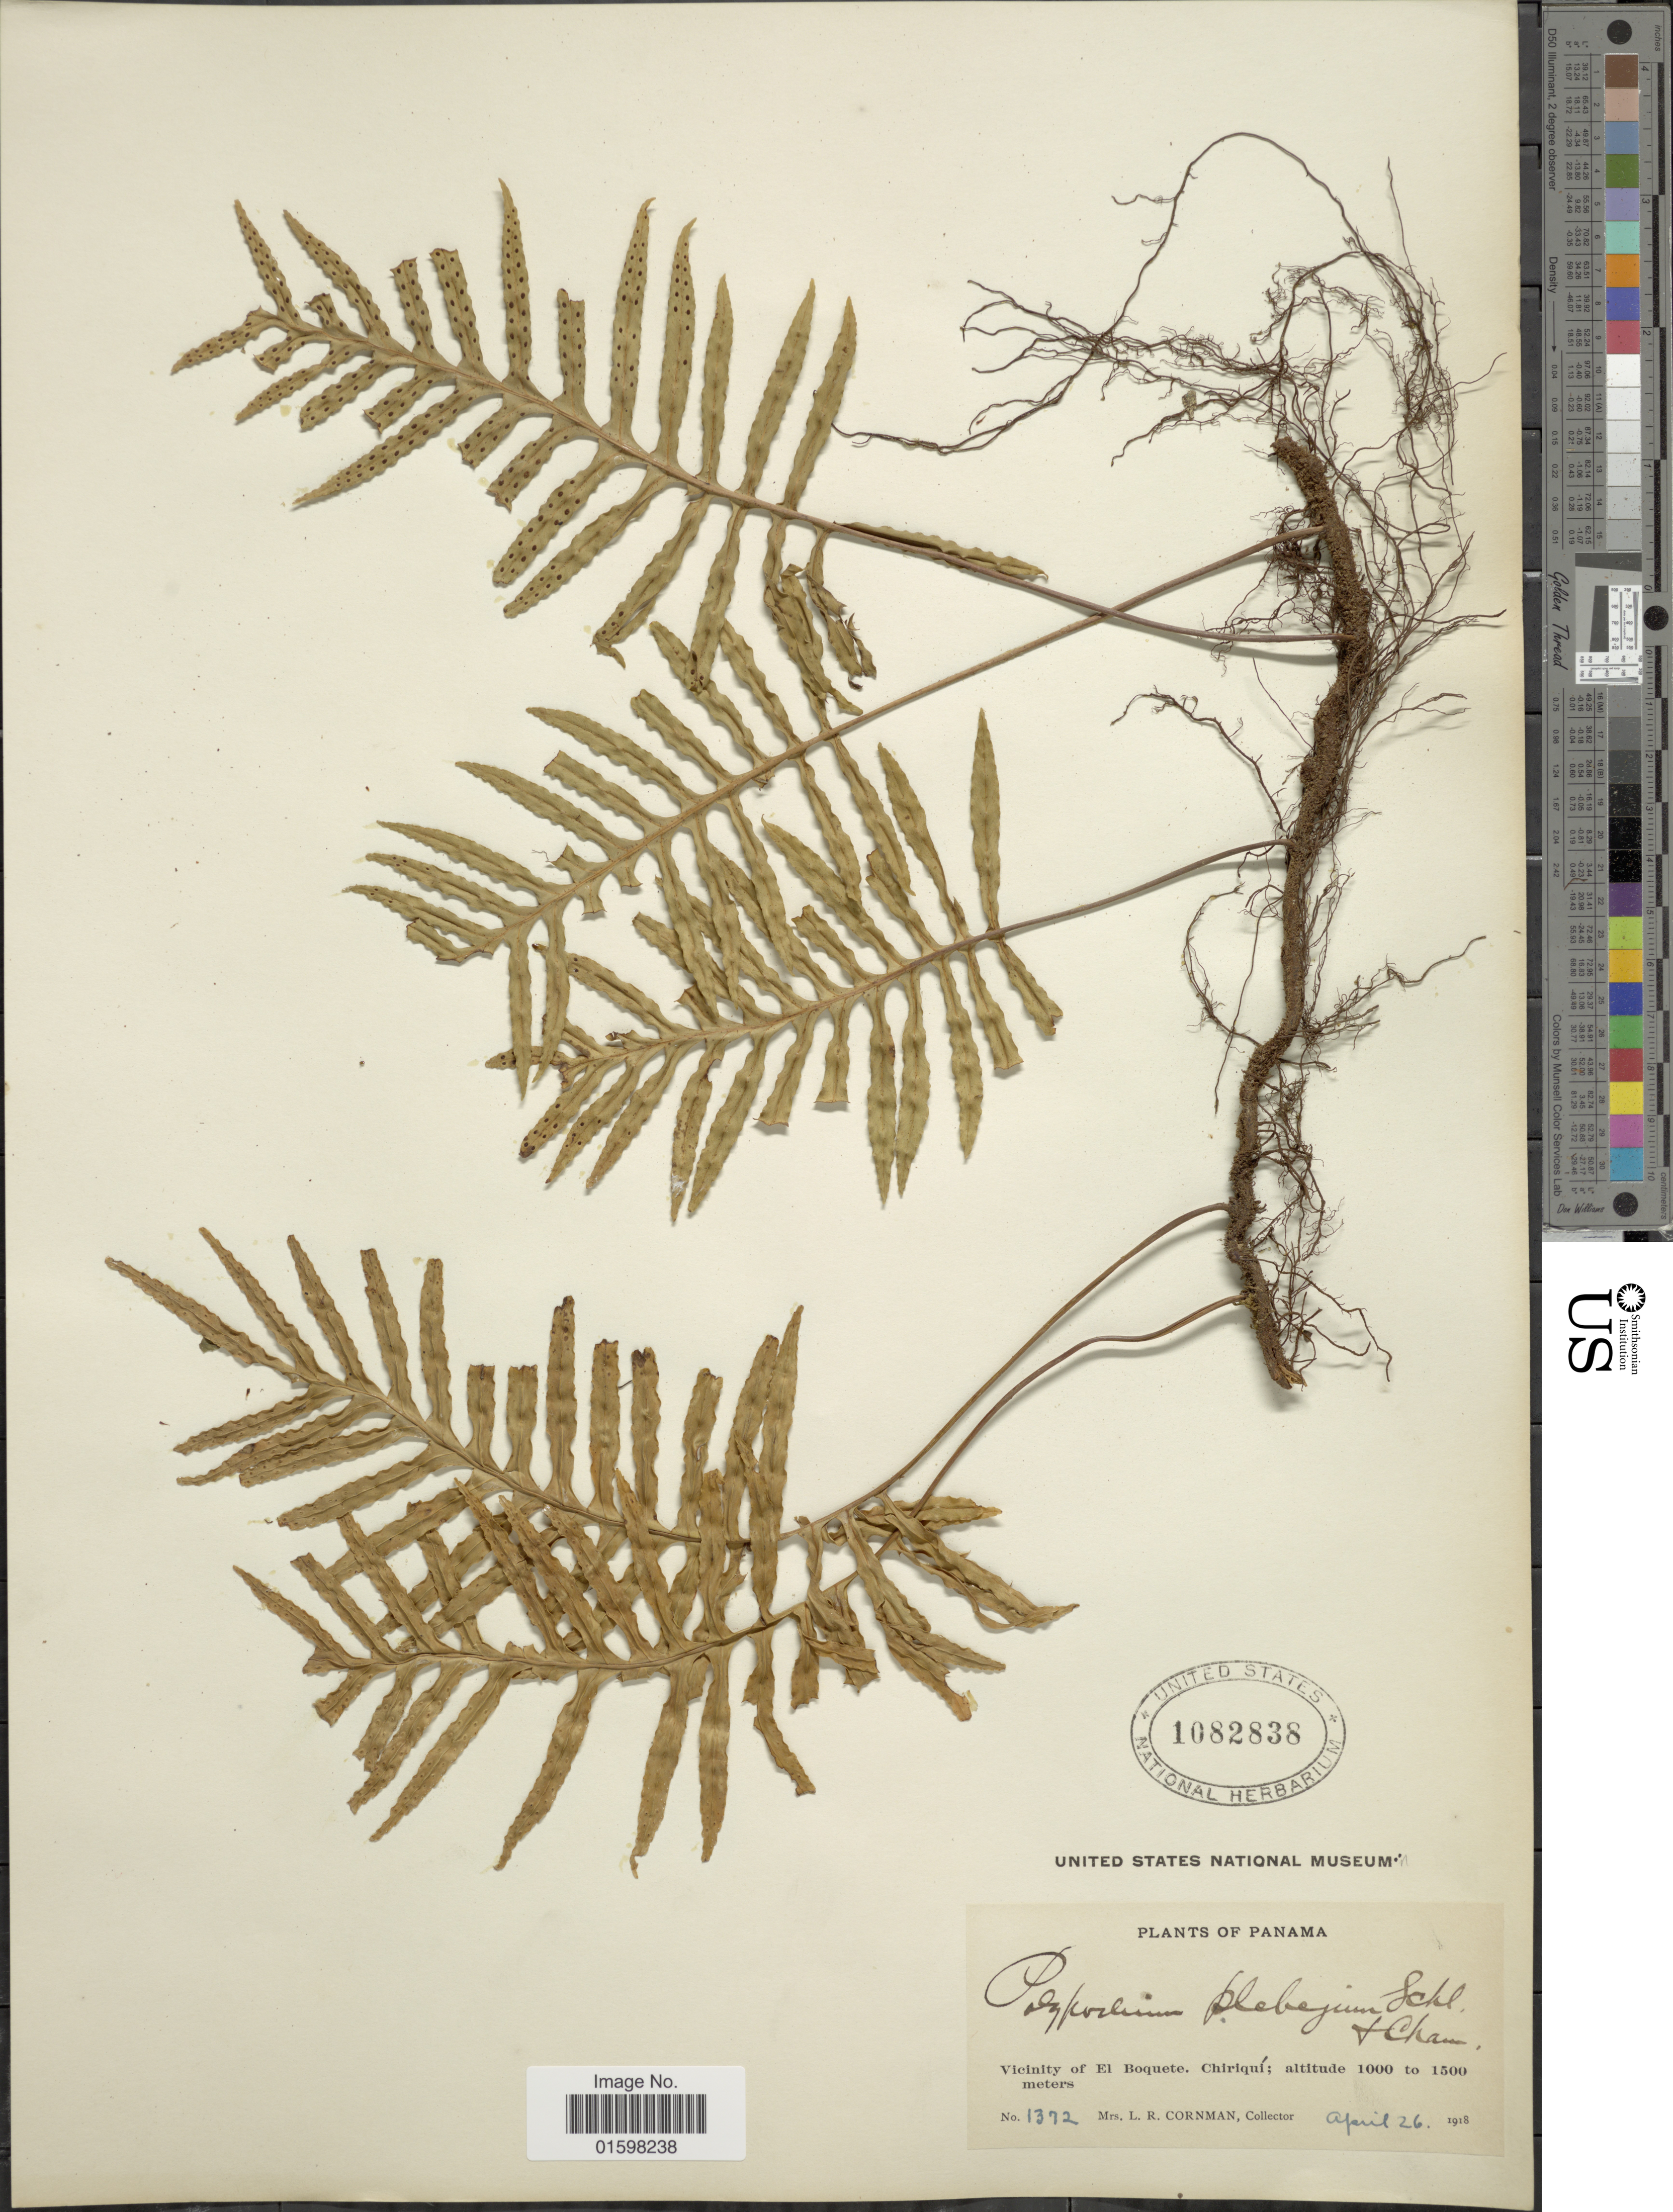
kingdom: Plantae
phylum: Tracheophyta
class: Polypodiopsida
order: Polypodiales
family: Polypodiaceae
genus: Pleopeltis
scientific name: Pleopeltis plebeia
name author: (Schltdl. ex Cham.) A.R. Sm. & Tejero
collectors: L. Cornman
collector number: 1372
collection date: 1918-04-26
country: Panama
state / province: Chiriqui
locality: Vicinity of El Boquete, Chiriqui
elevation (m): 1000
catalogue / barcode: US 1082838